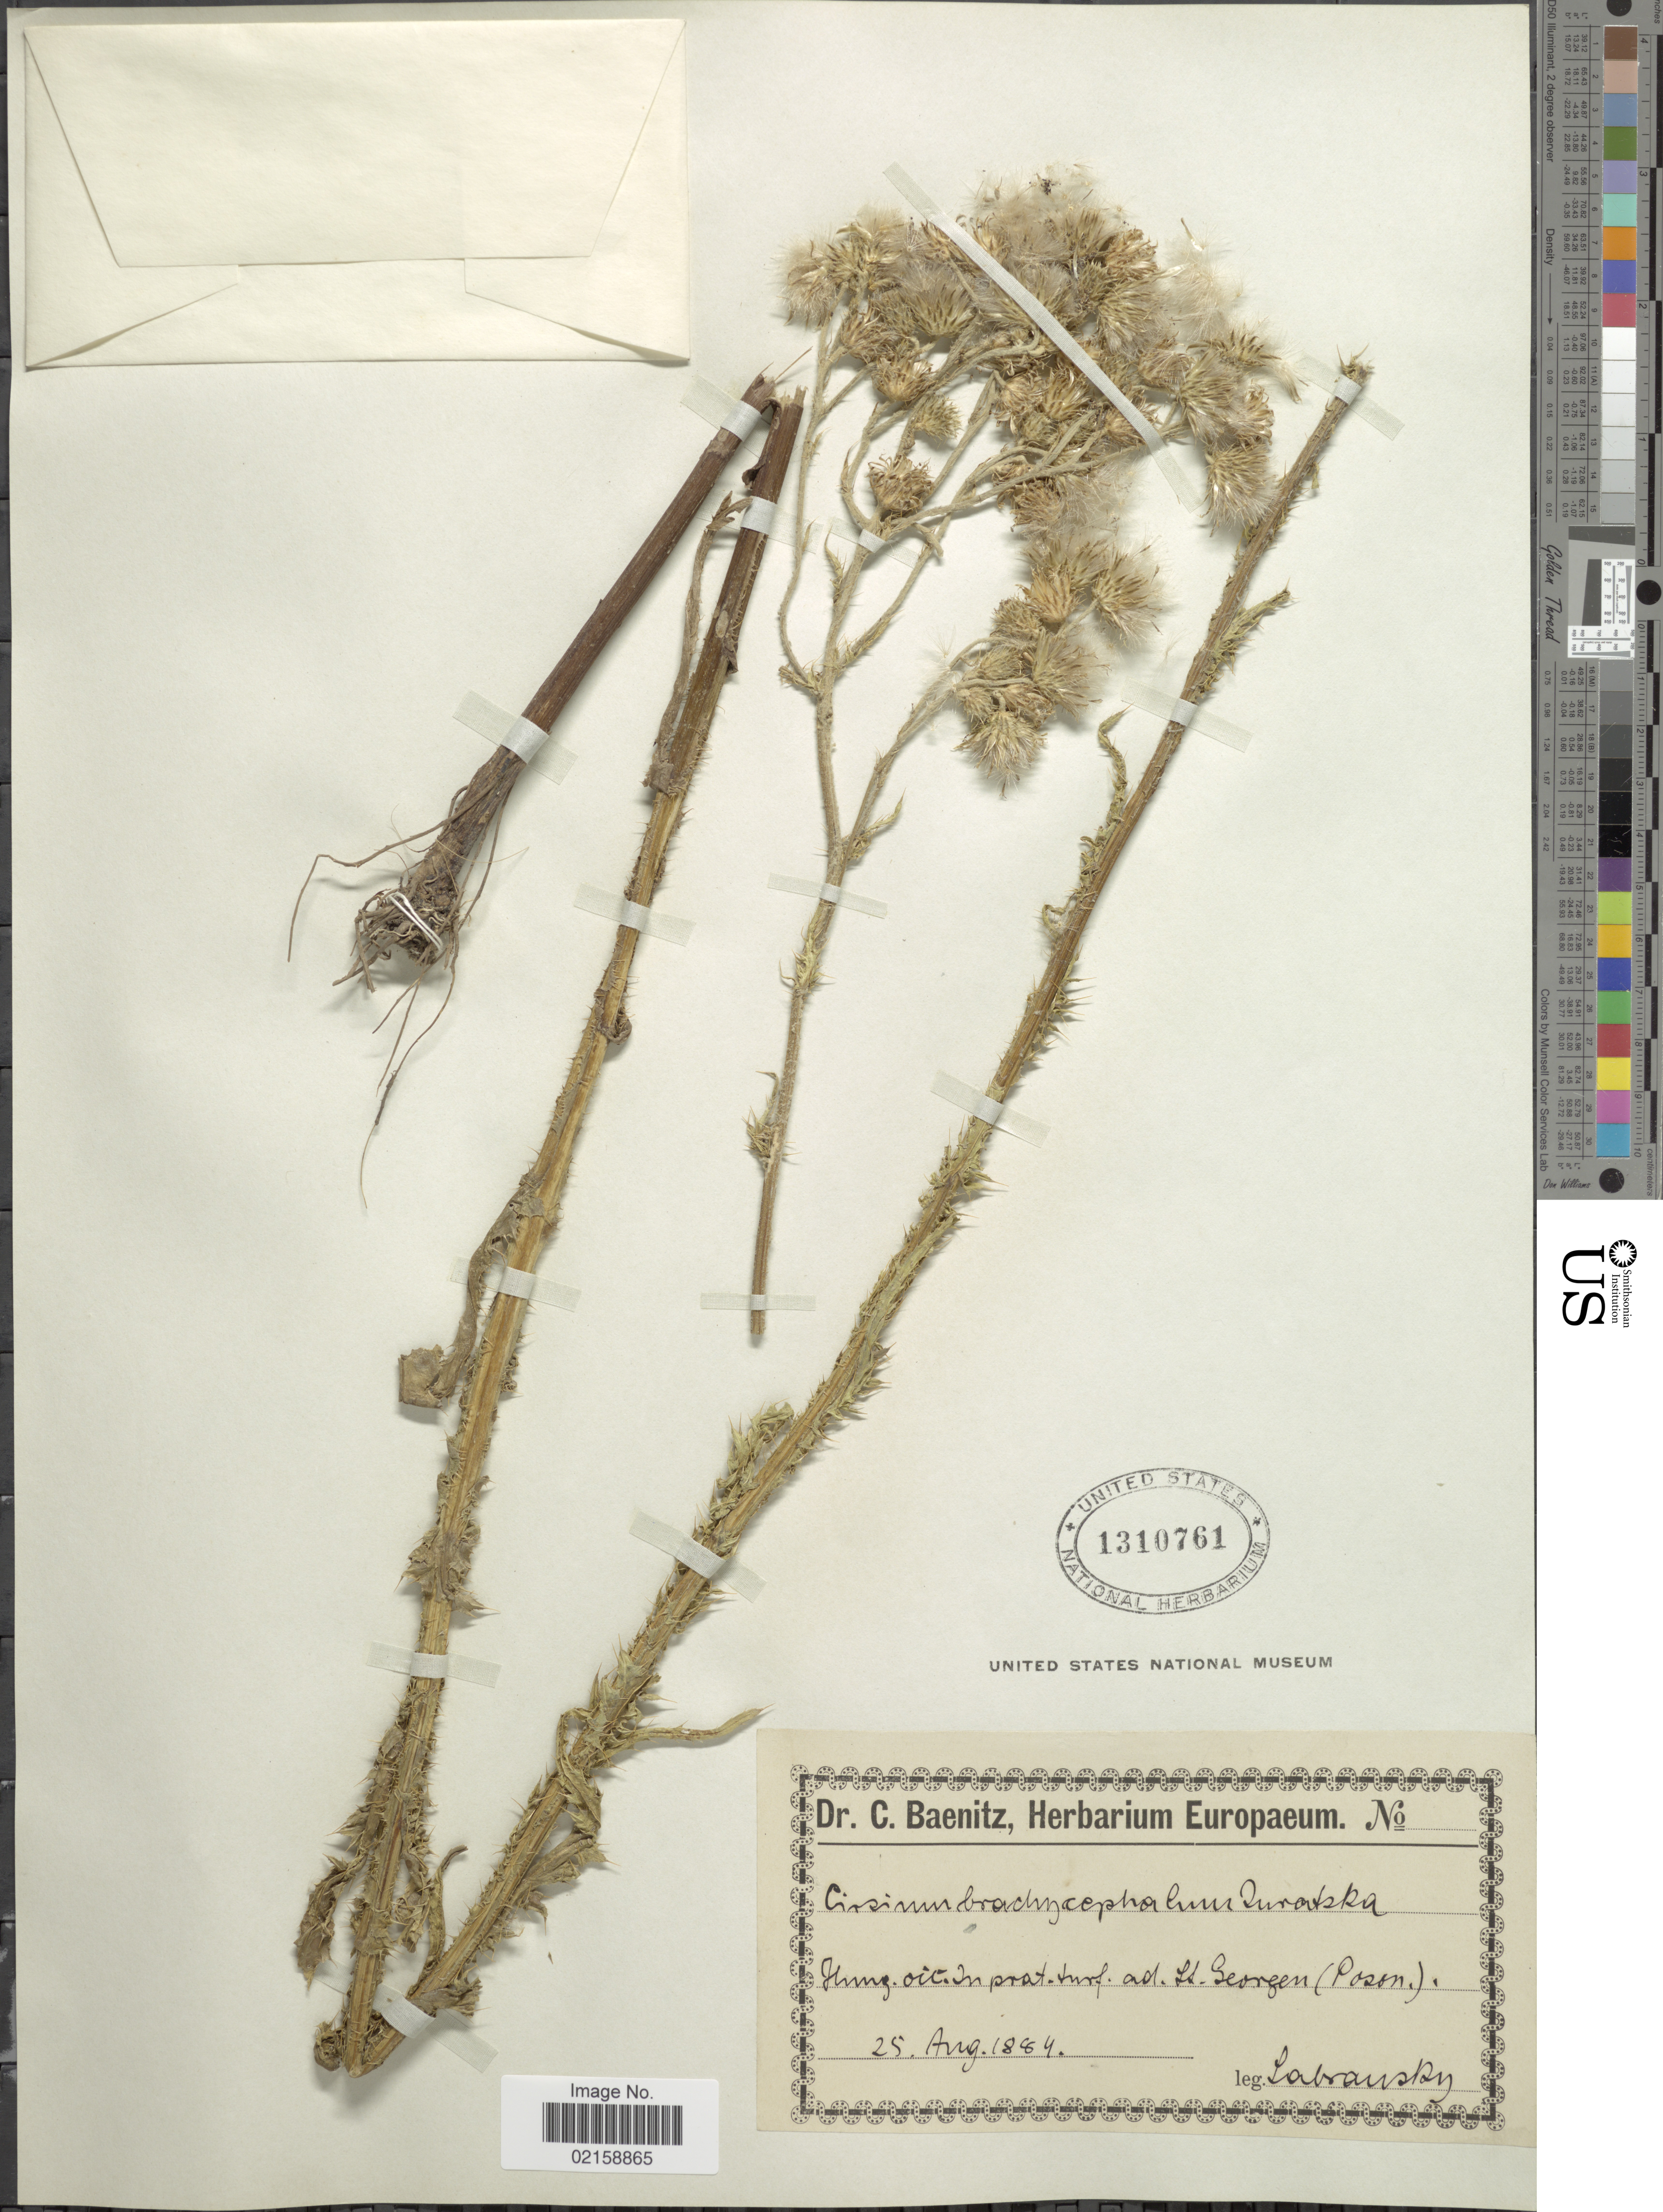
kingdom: Plantae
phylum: Tracheophyta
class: Magnoliopsida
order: Asterales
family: Asteraceae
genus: Cirsium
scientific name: Cirsium brachycephalum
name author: Jur.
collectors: Labransky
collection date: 1884-08-25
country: Hungary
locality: Hung. occ. prat. tusf.ad. Ld. Georgen (Poson.). [interpreted]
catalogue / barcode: US 1310761